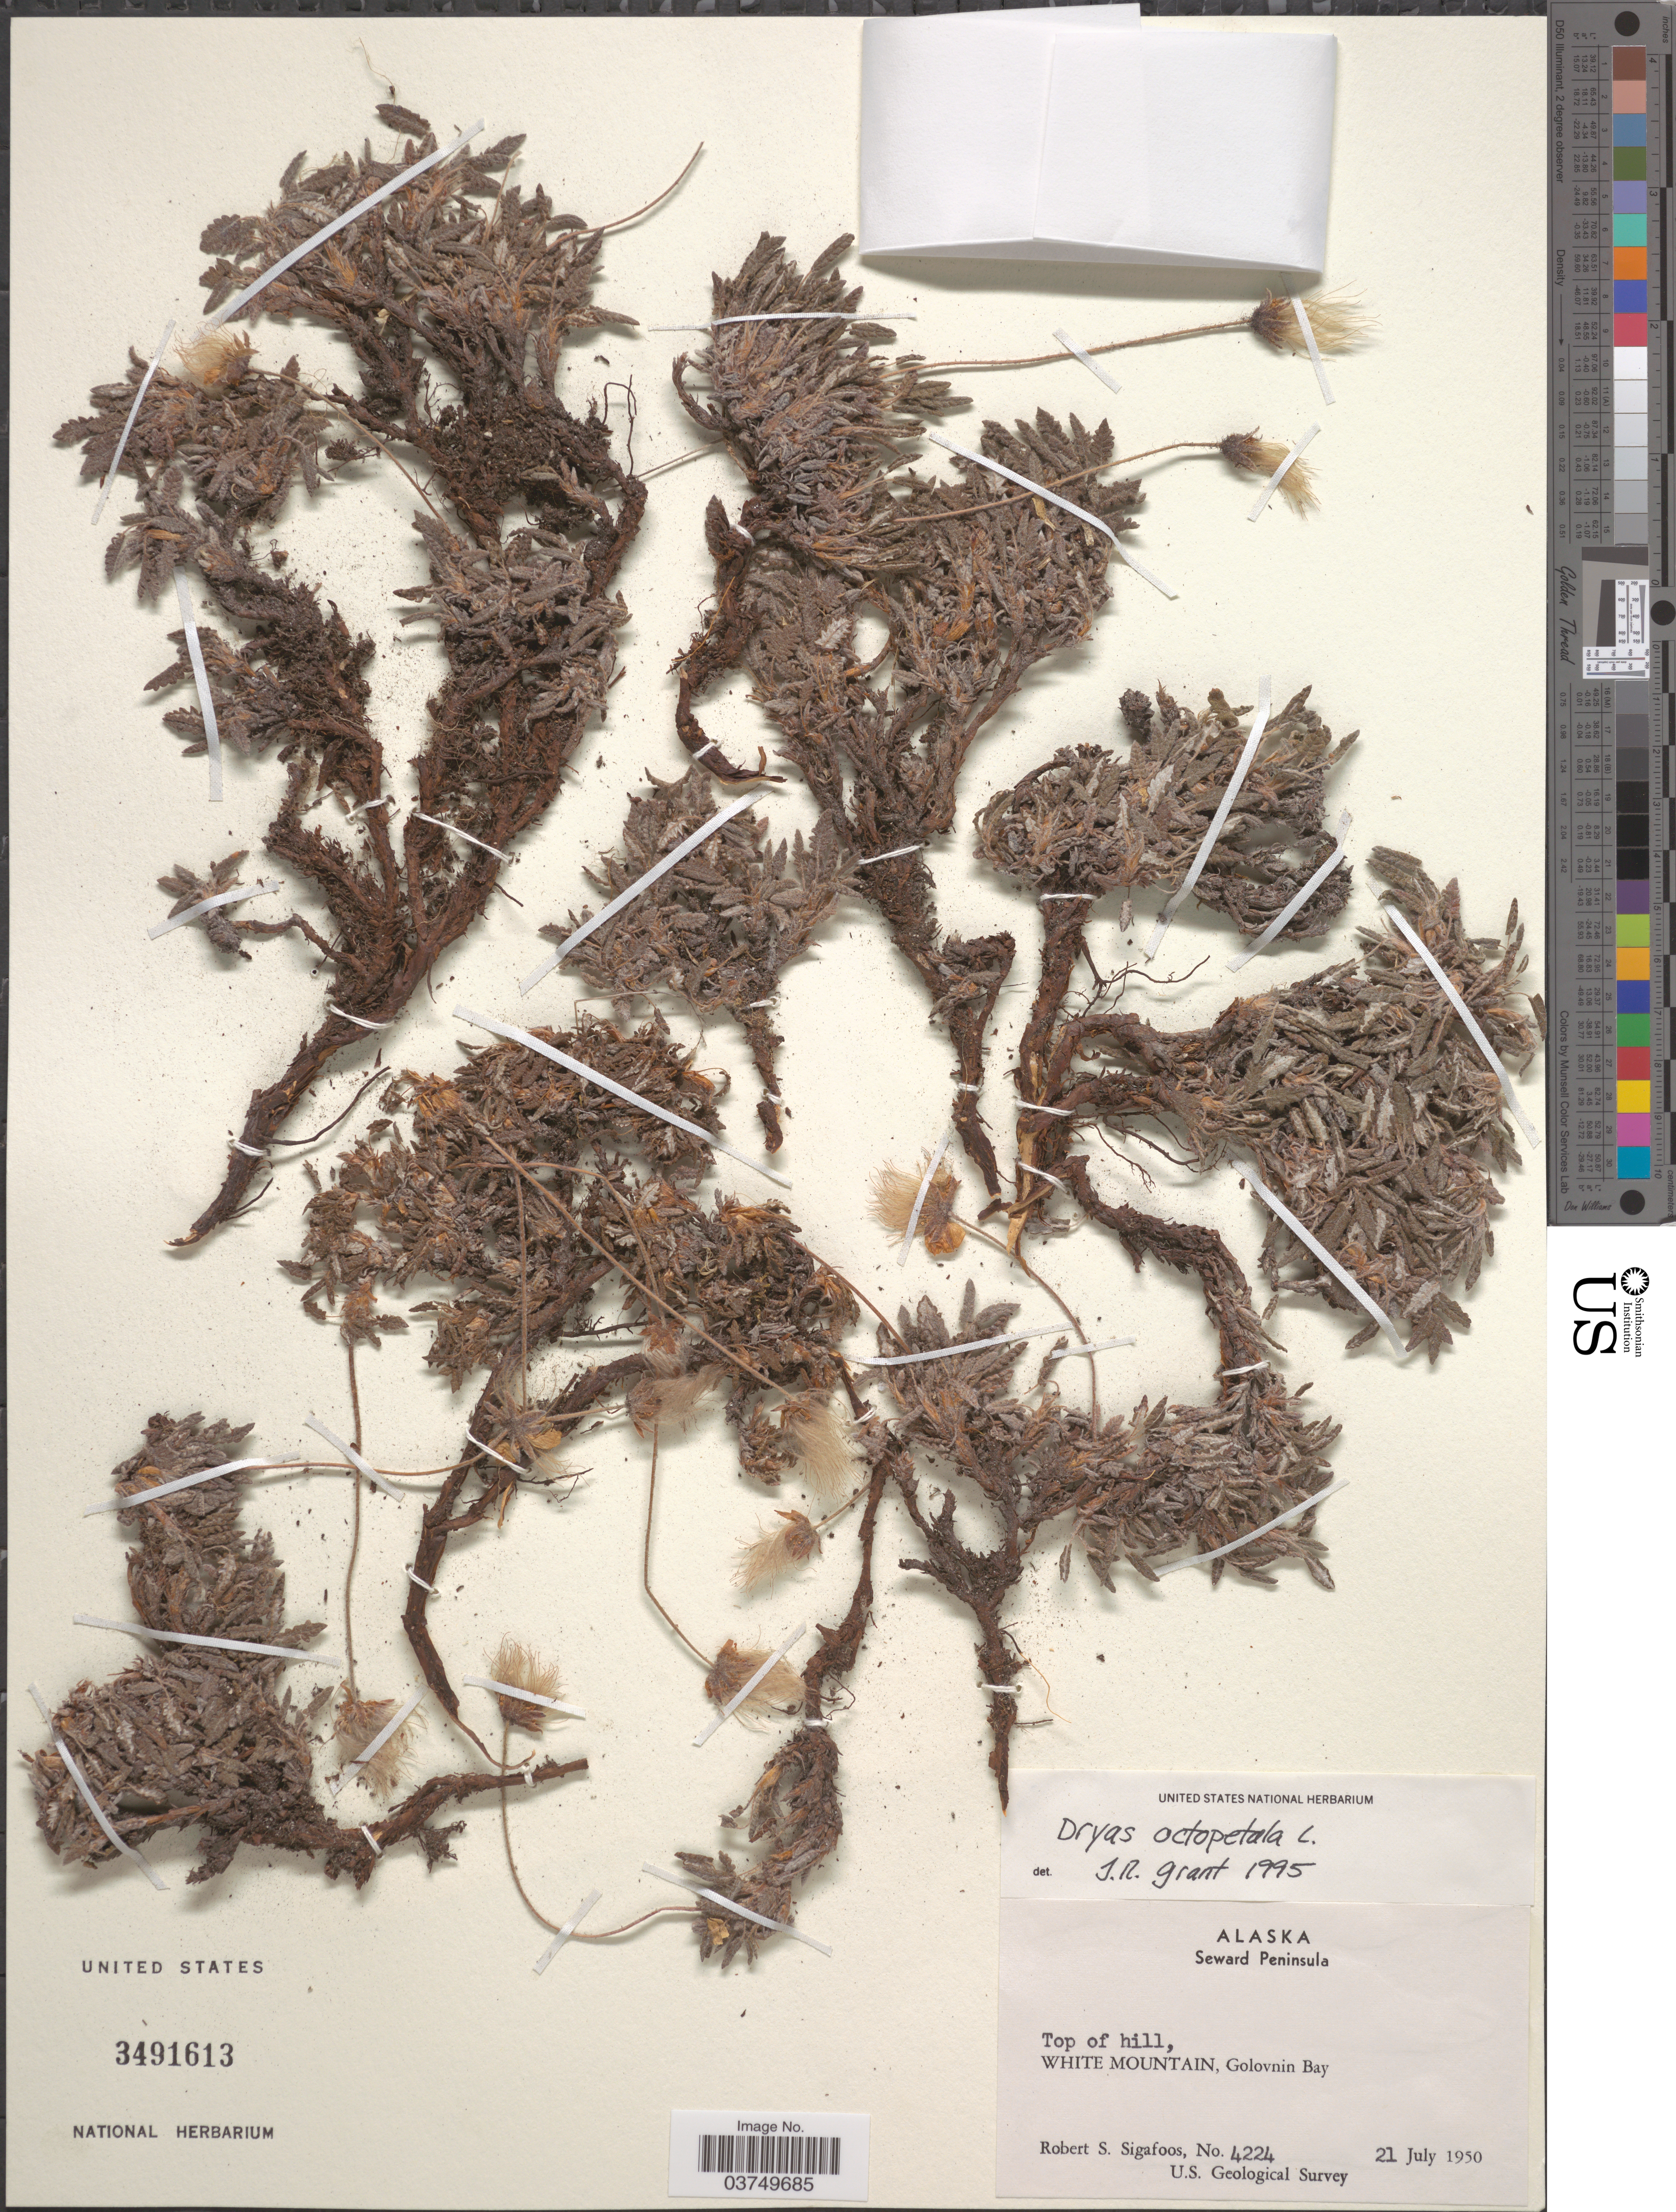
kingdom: Plantae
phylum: Tracheophyta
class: Magnoliopsida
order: Rosales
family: Rosaceae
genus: Dryas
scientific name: Dryas octopetala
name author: L.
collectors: R. Sigafoos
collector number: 4224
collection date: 1950-07-21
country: United States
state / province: Alaska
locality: Seward Peninsula. Top of hill, White Mountain, Golovnin Bay.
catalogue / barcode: US 3491613